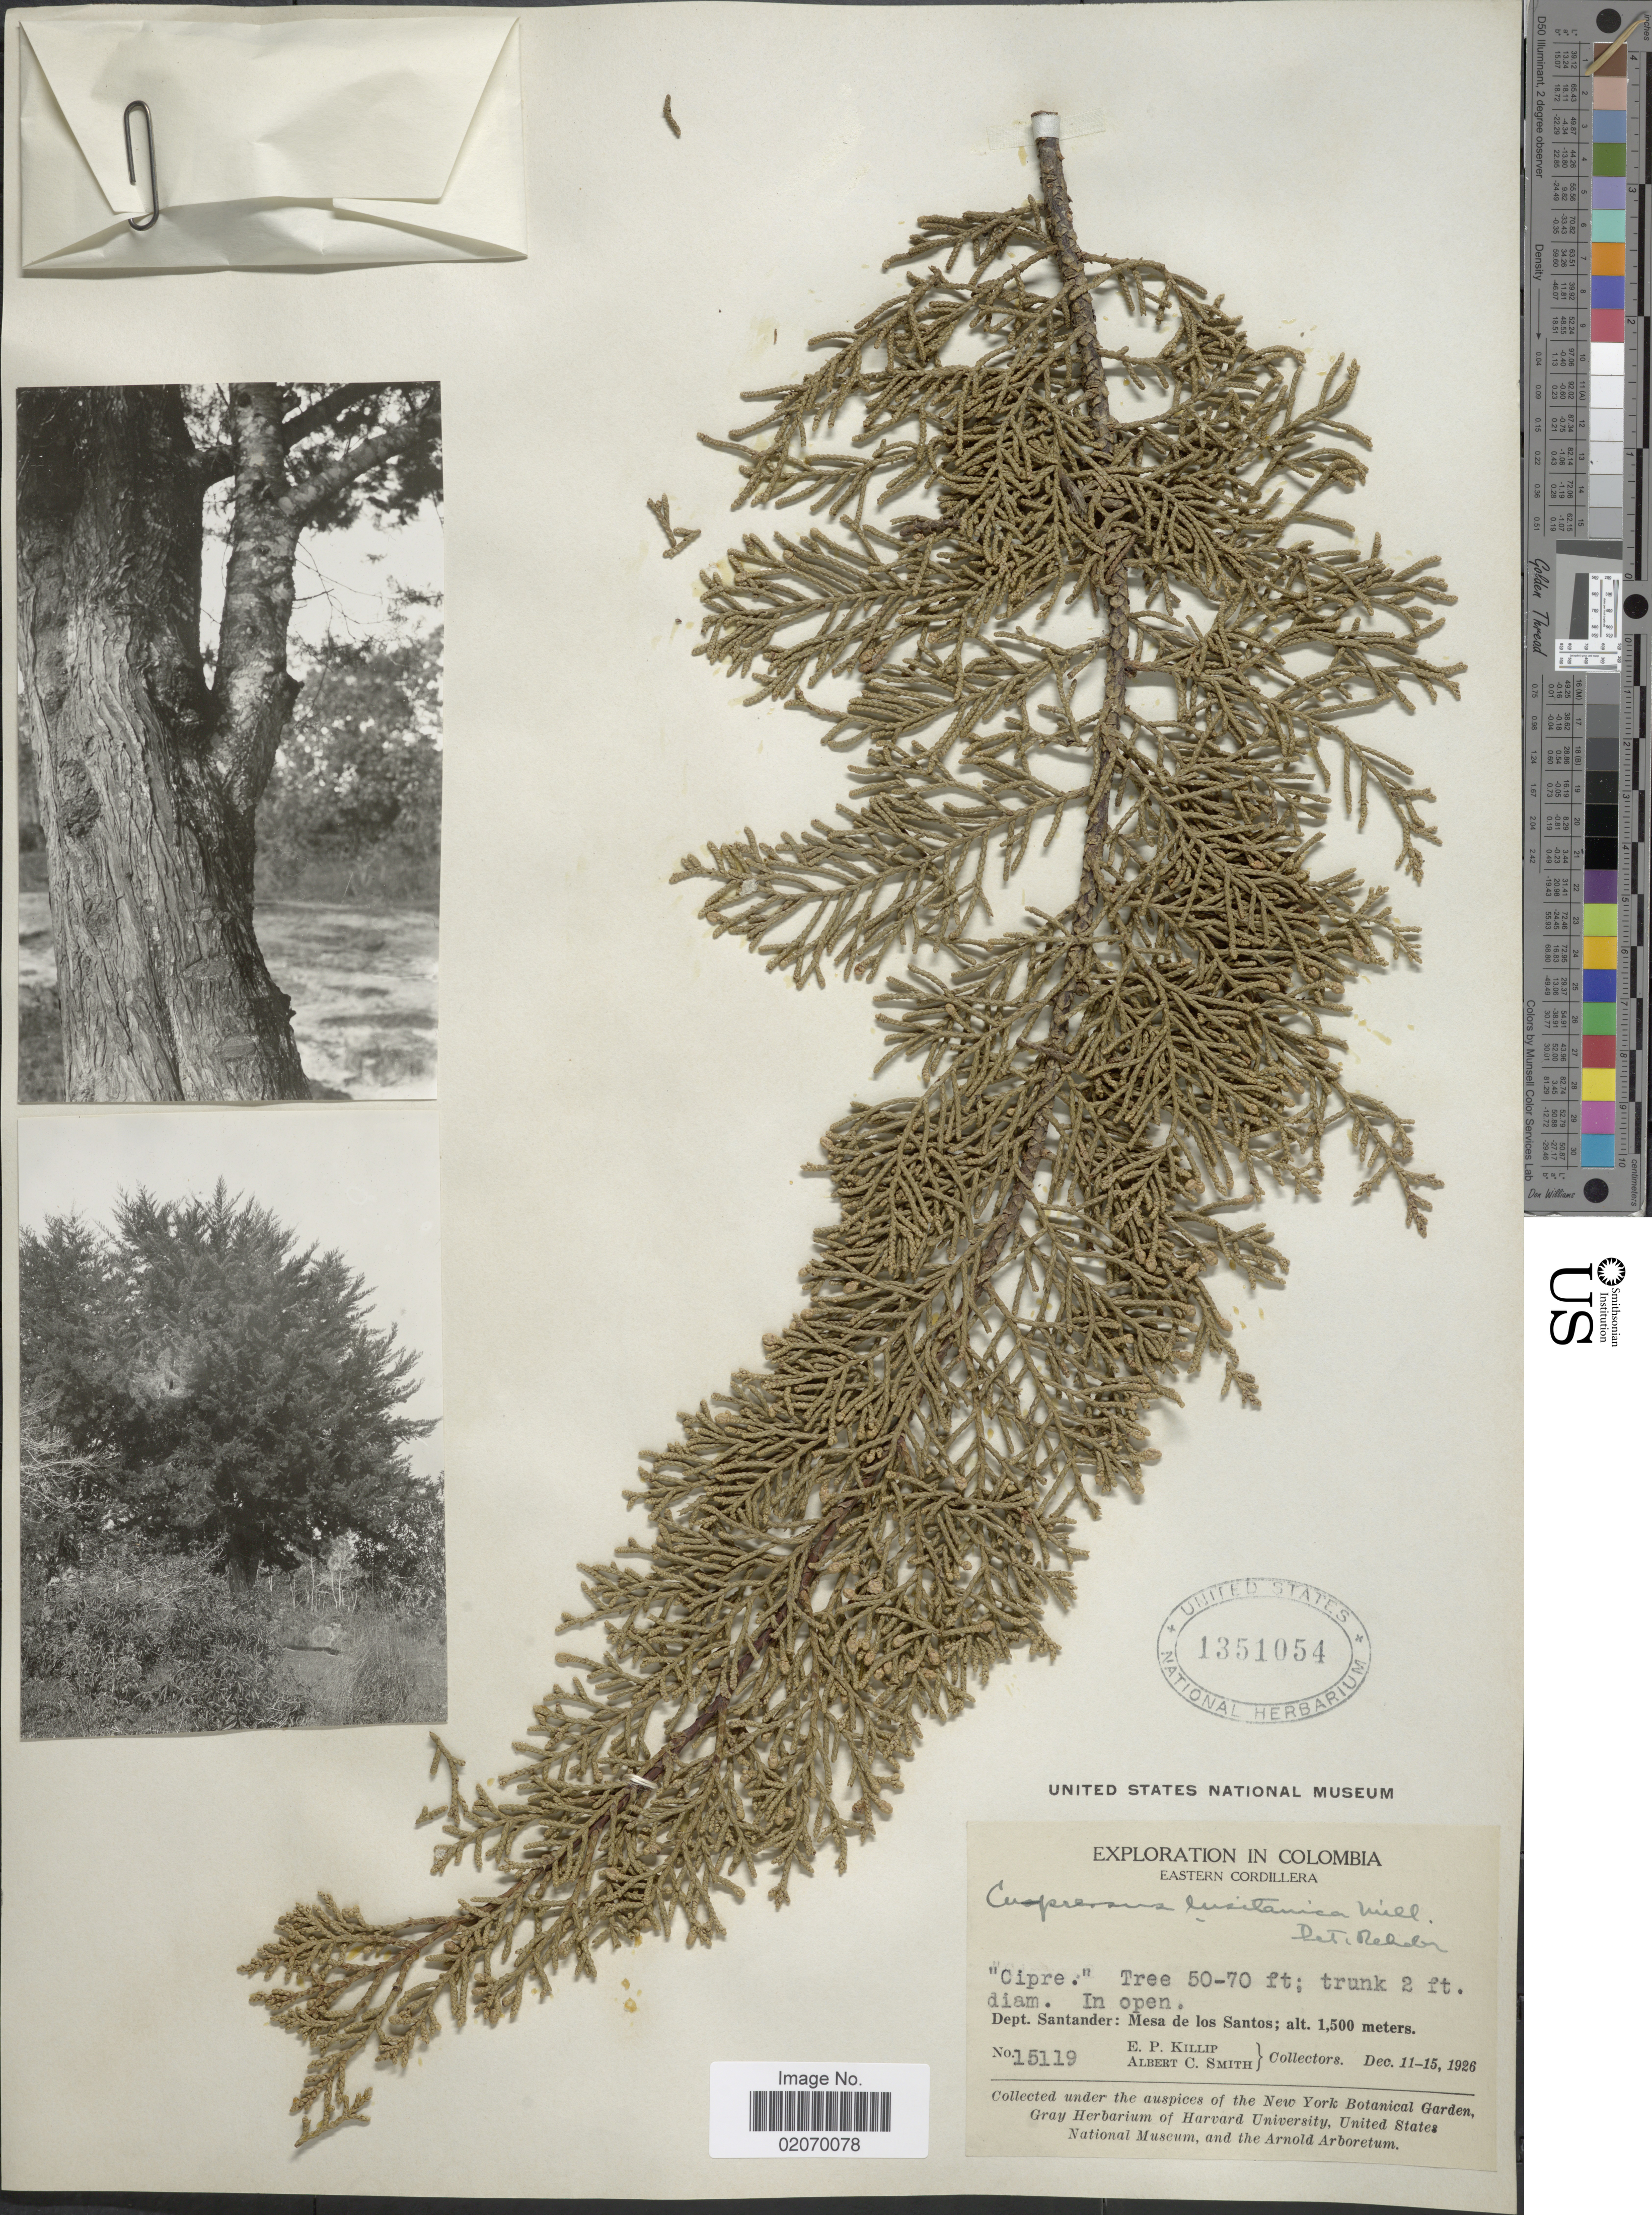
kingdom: Plantae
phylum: Tracheophyta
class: Pinopsida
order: Pinales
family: Cupressaceae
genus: Hesperocyparis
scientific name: Hesperocyparis lusitanica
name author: (Miller) Bartel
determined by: (US) Smithsonian Institution - National Museum of Natural History - Department of Botany (UNITED STATES)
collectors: E. P. Killip & A. C. Smith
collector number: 15119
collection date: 1926-12-11/1926-12-15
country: Colombia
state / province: Santander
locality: Eastern Cordillera: Mesa de los Santos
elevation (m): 1500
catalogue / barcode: US 1351054